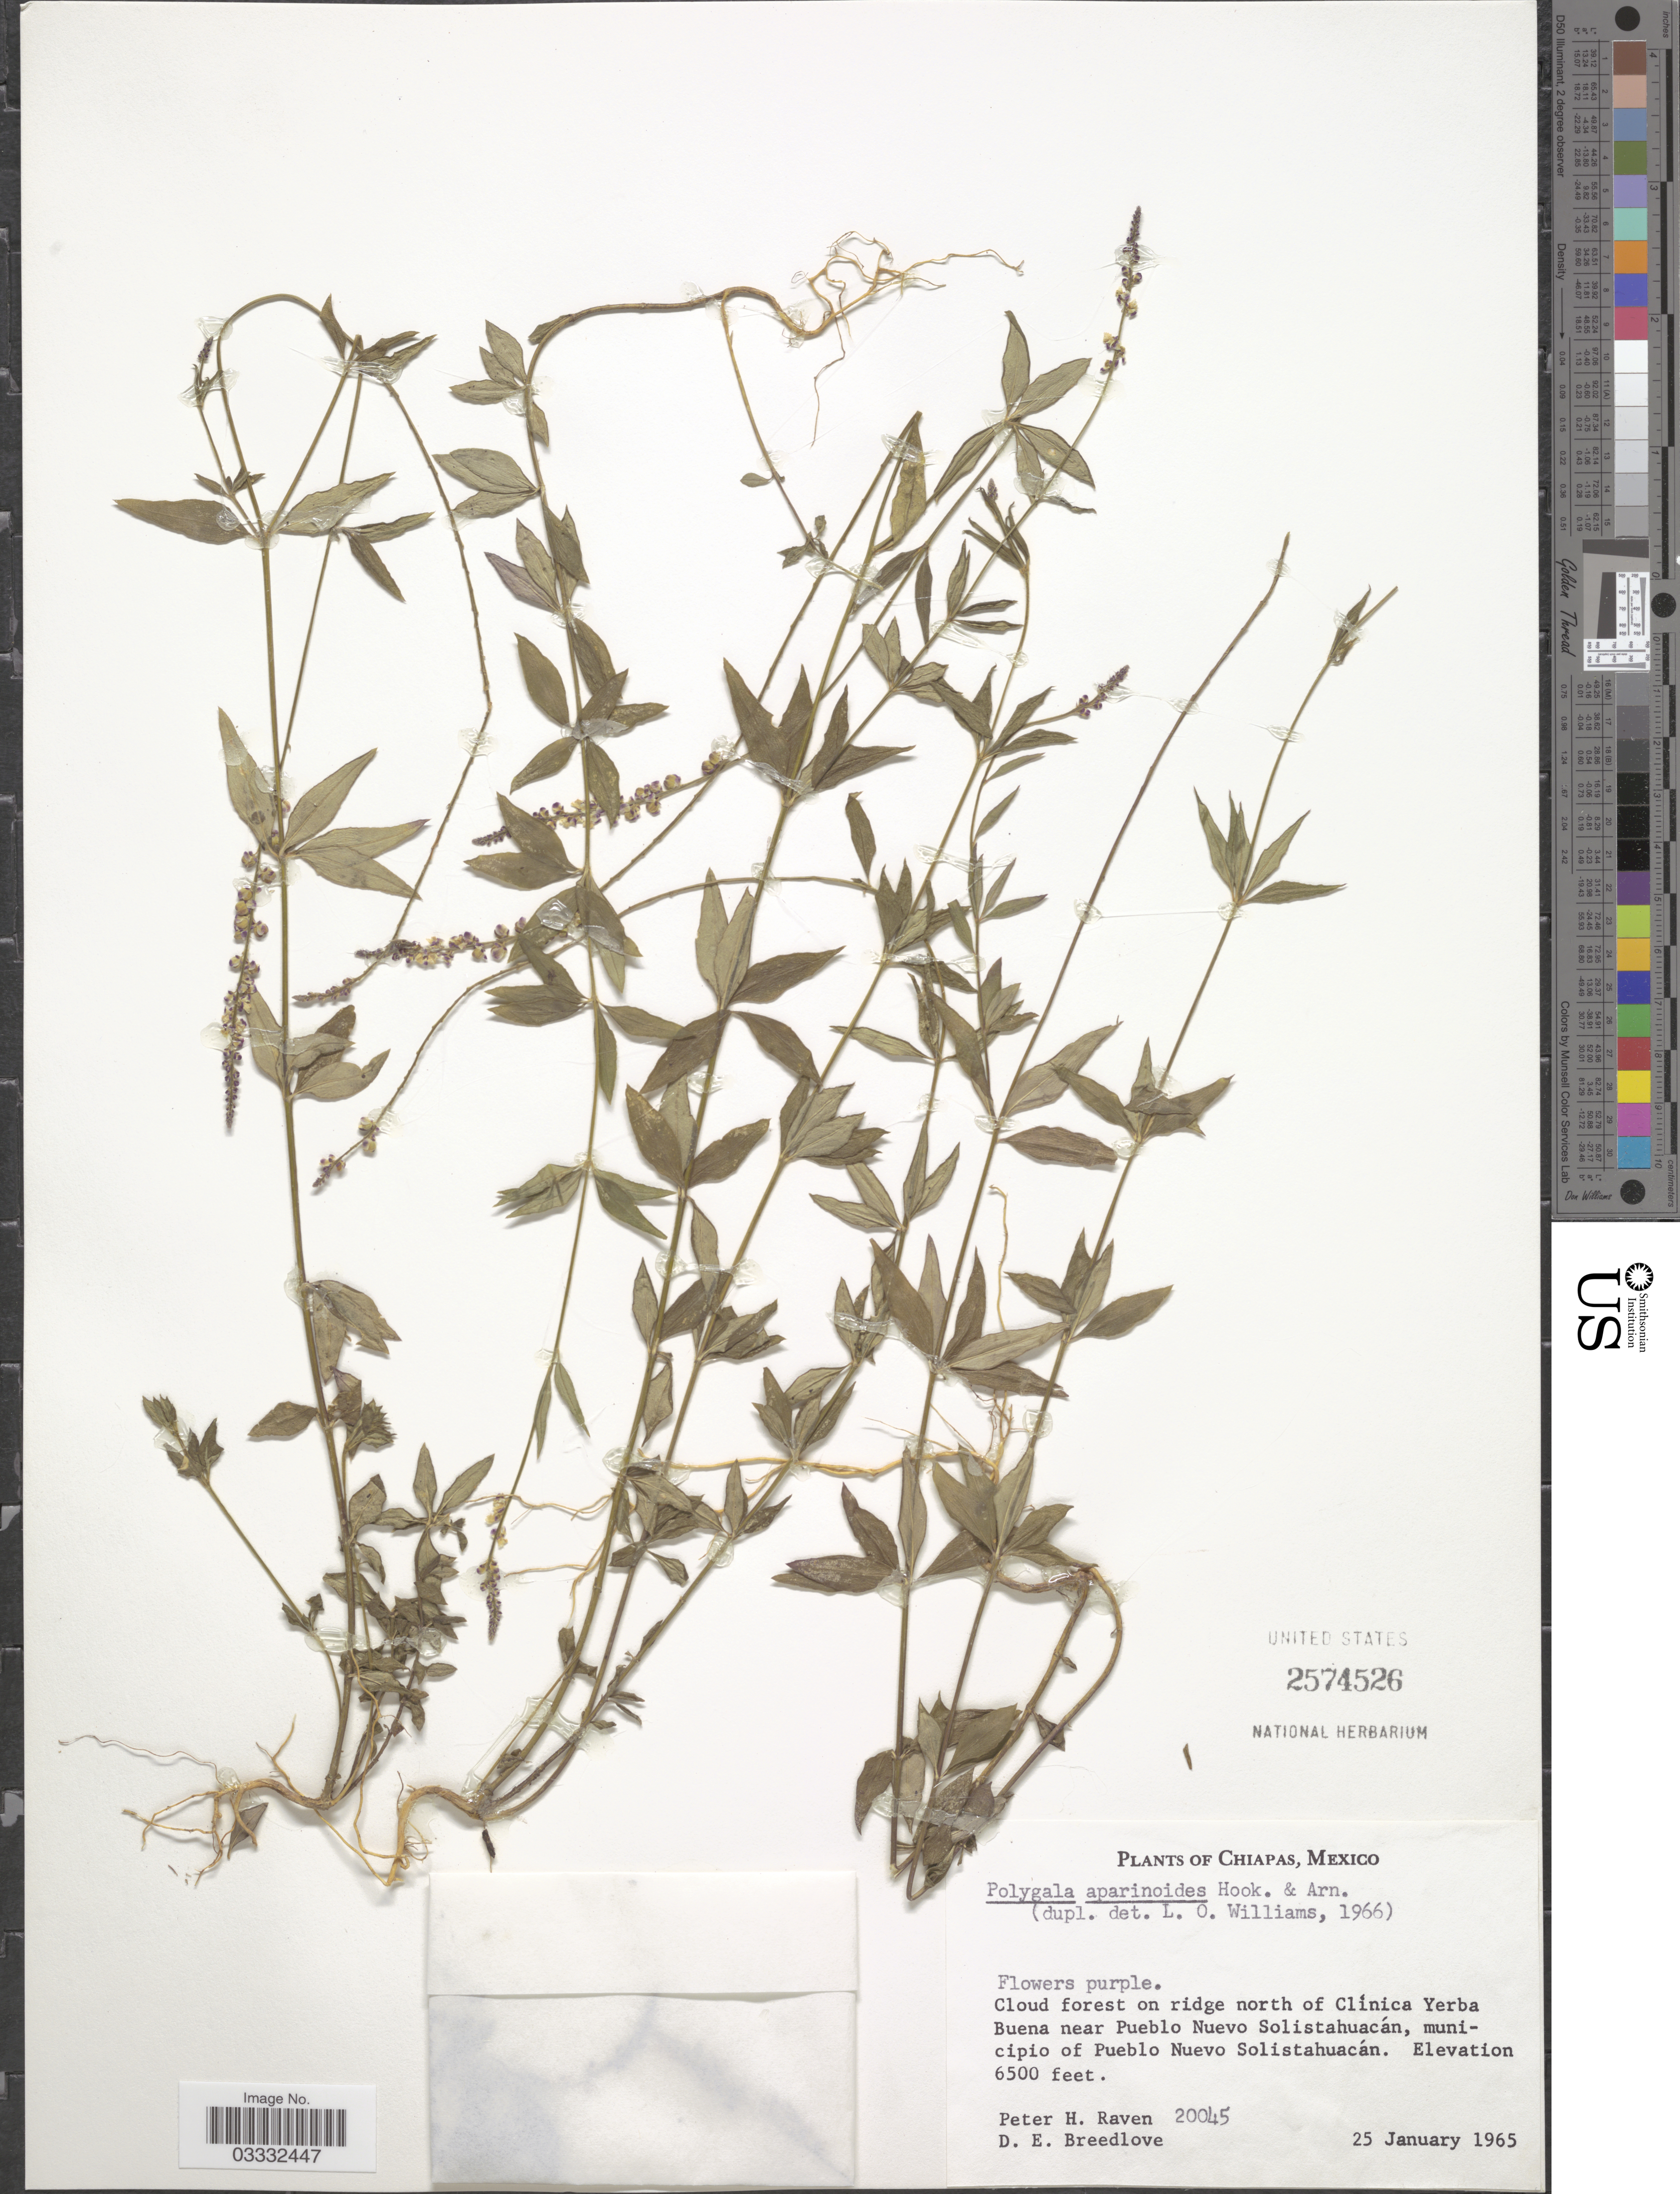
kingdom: Plantae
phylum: Tracheophyta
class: Magnoliopsida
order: Fabales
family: Polygalaceae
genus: Polygala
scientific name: Polygala aparinoides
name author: Hook. & Arn.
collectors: P. Raven & D. E. Breedlove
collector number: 20045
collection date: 1965-01-25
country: Mexico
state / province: Chiapas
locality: Cloud forest on ridge north of Clinica Yerba Buena near Pueblo Nuevo Solistahuacán, municipio of Pueblo Nuevo Solistahuacán.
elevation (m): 1981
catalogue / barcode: US 2574526